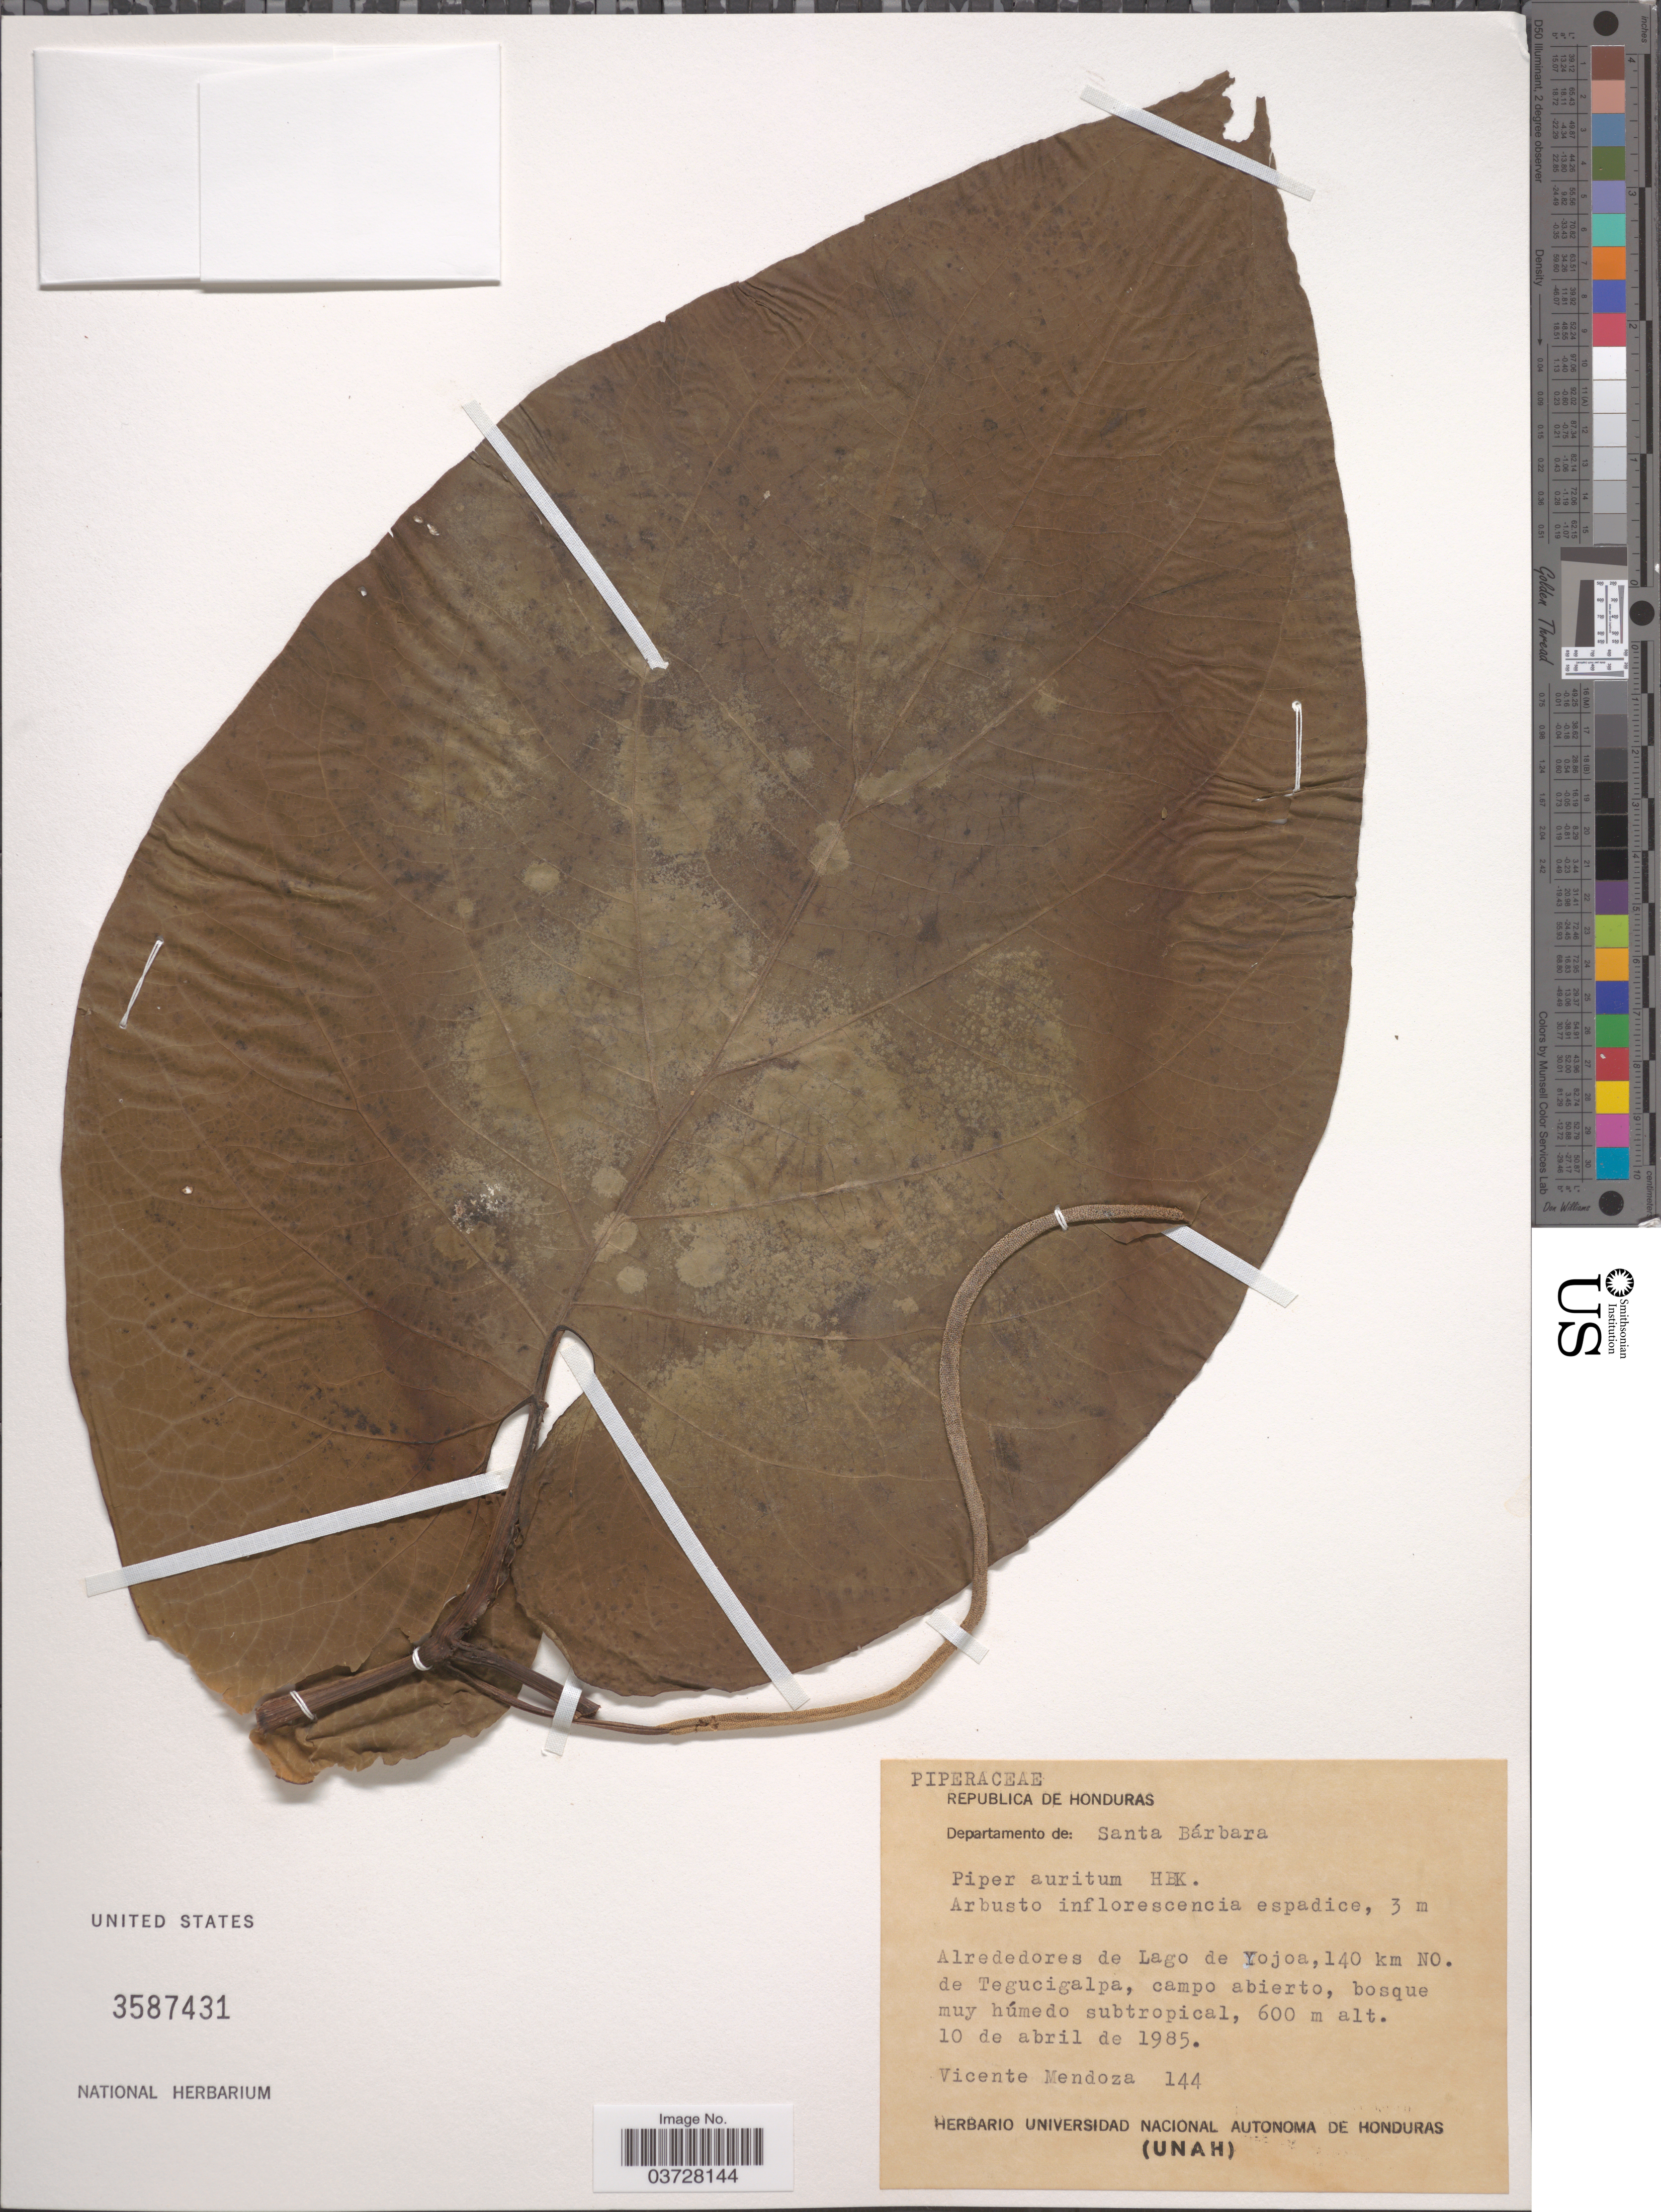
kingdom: Plantae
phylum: Tracheophyta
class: Magnoliopsida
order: Piperales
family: Piperaceae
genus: Piper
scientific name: Piper auritum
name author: Kunth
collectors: V. Mendoza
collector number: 144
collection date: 1985-04-10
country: Honduras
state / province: Santa Barbara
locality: Departamento de: Santa Bárbara. Alrededores de Lago de Yojoa, 140 km NO. de Tegucigalpa, campo abierto, bosque muy húmedo subtropical.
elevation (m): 600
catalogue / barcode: US 3587431